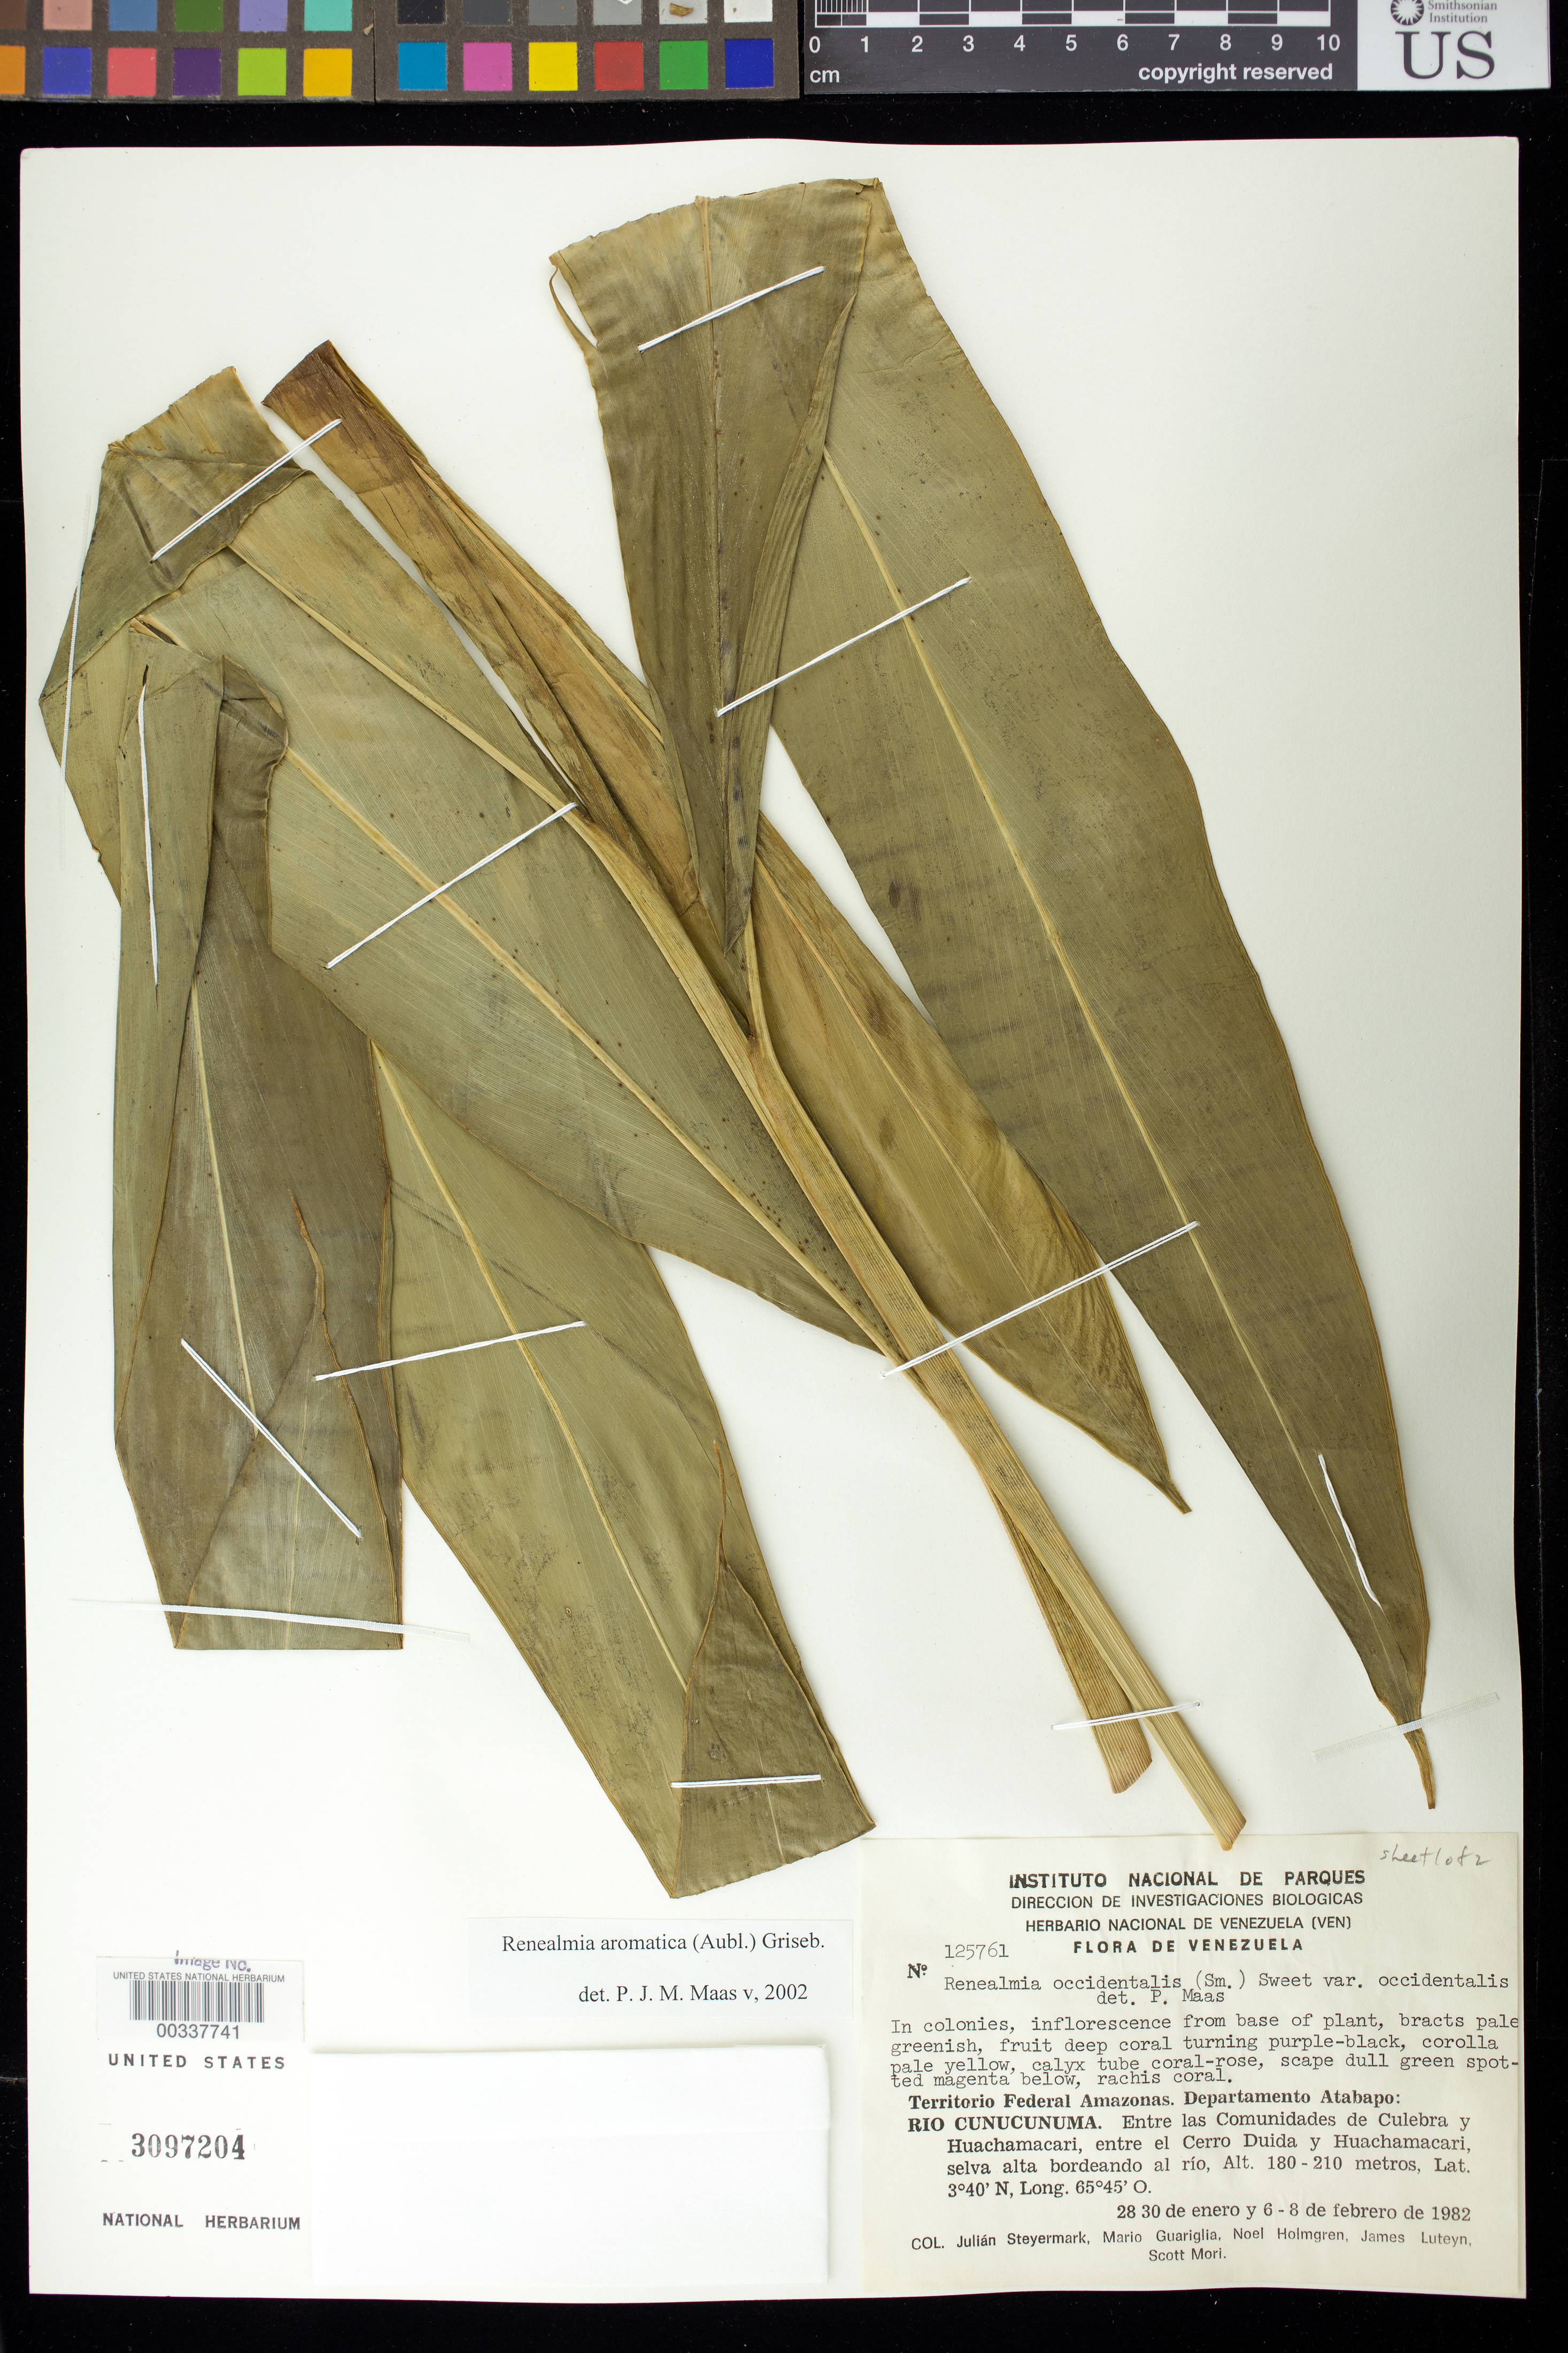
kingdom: Plantae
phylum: Tracheophyta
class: Liliopsida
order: Zingiberales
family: Zingiberaceae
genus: Renealmia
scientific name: Renealmia aromatica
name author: (Aubl.) Griseb.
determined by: Maas, Paul J. M.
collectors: J. Steyermark, M. Guariglia P., N. H. Holmgren, J. L. Luteyn & S. Mori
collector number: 125761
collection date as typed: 28 Jan 1982 to 08 Feb 1982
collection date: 1982-01-28/1982-02-08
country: Venezuela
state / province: Amazonas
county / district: Atabapo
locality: Rio Cunucunuma, entre las communidades de Culebra y Huachamacari, entre el Cerro Duida y Huachamacari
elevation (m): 180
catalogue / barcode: US 3097204